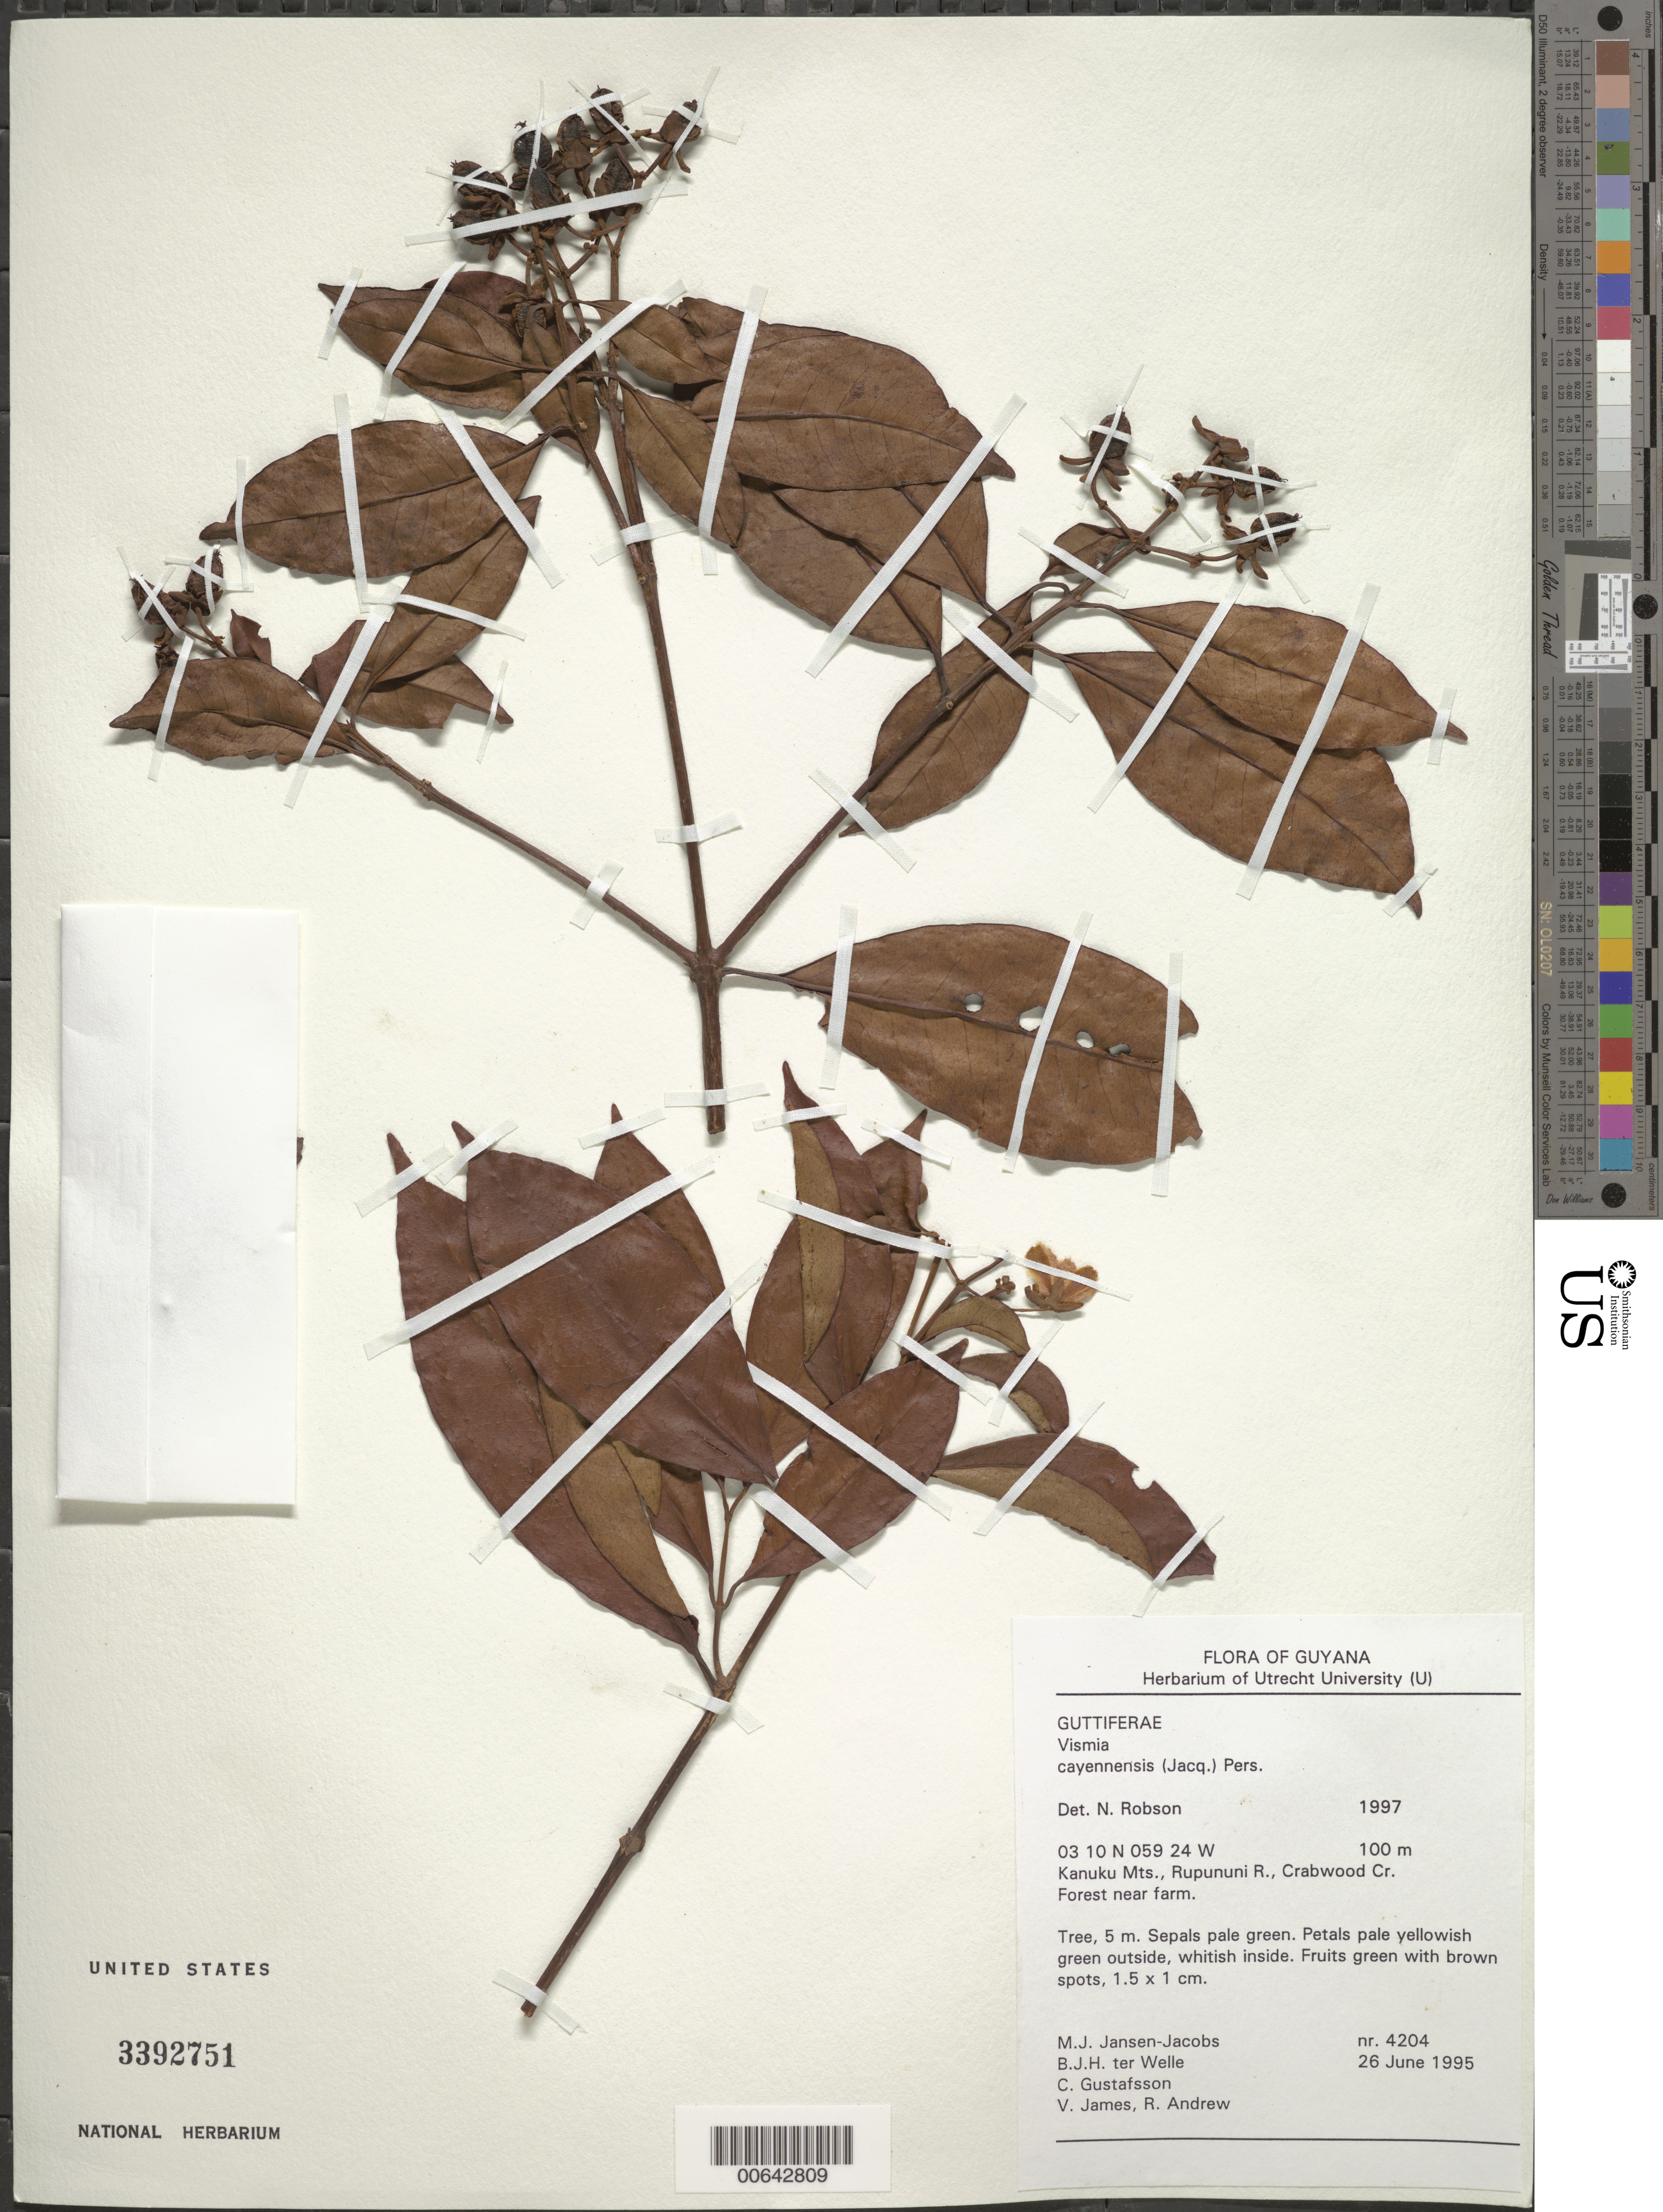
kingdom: Plantae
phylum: Tracheophyta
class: Magnoliopsida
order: Malpighiales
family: Hypericaceae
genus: Vismia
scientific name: Vismia cayennensis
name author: (Jacq.) Pers.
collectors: M. J. Jansen-Jacobs, B. ter Welle, C. Gustafsson, V. James & R. Andrew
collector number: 4204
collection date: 1995-06-26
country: Guyana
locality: Kanuku Mts., Rupununi R., Crabwood Cr., Forest near farm.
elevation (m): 100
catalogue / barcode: US 3392751